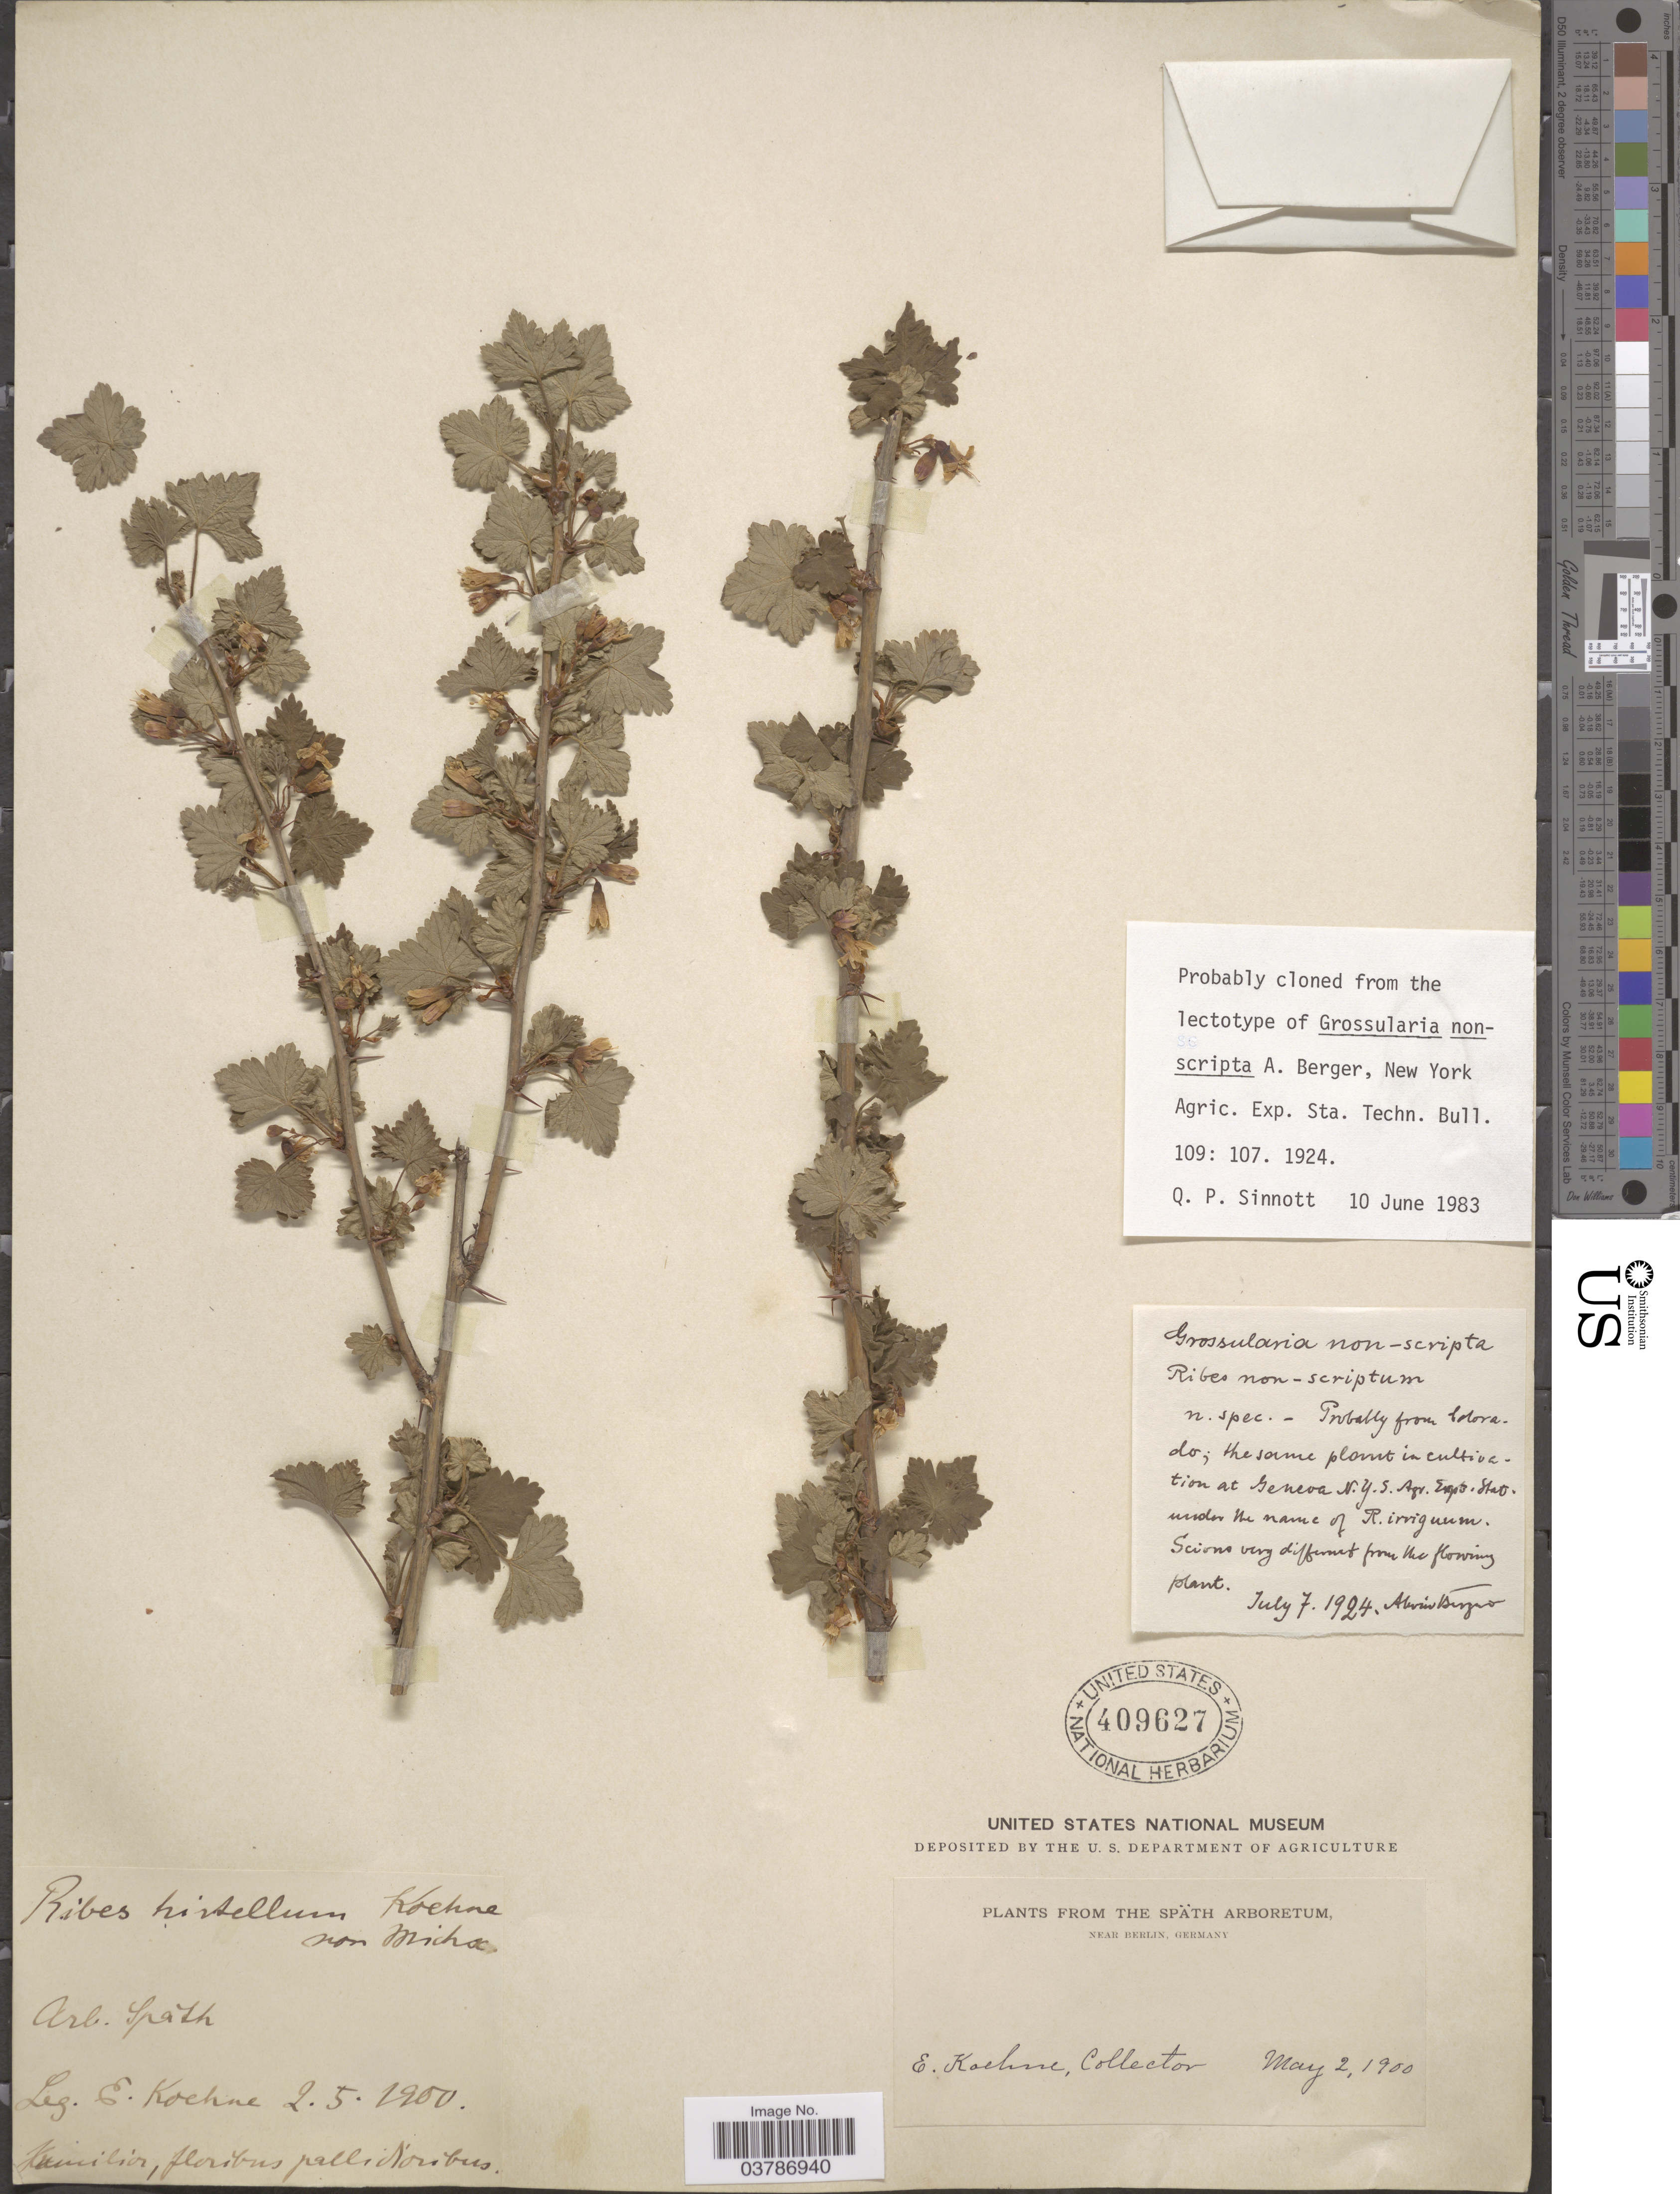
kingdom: Plantae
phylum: Tracheophyta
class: Magnoliopsida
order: Saxifragales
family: Grossulariaceae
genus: Ribes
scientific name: Ribes oxyacanthoides var. irriguum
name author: (Douglas) Jancz.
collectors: E. Koehne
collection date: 1900-05-02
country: Germany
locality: Near Berlin.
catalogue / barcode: US 409627